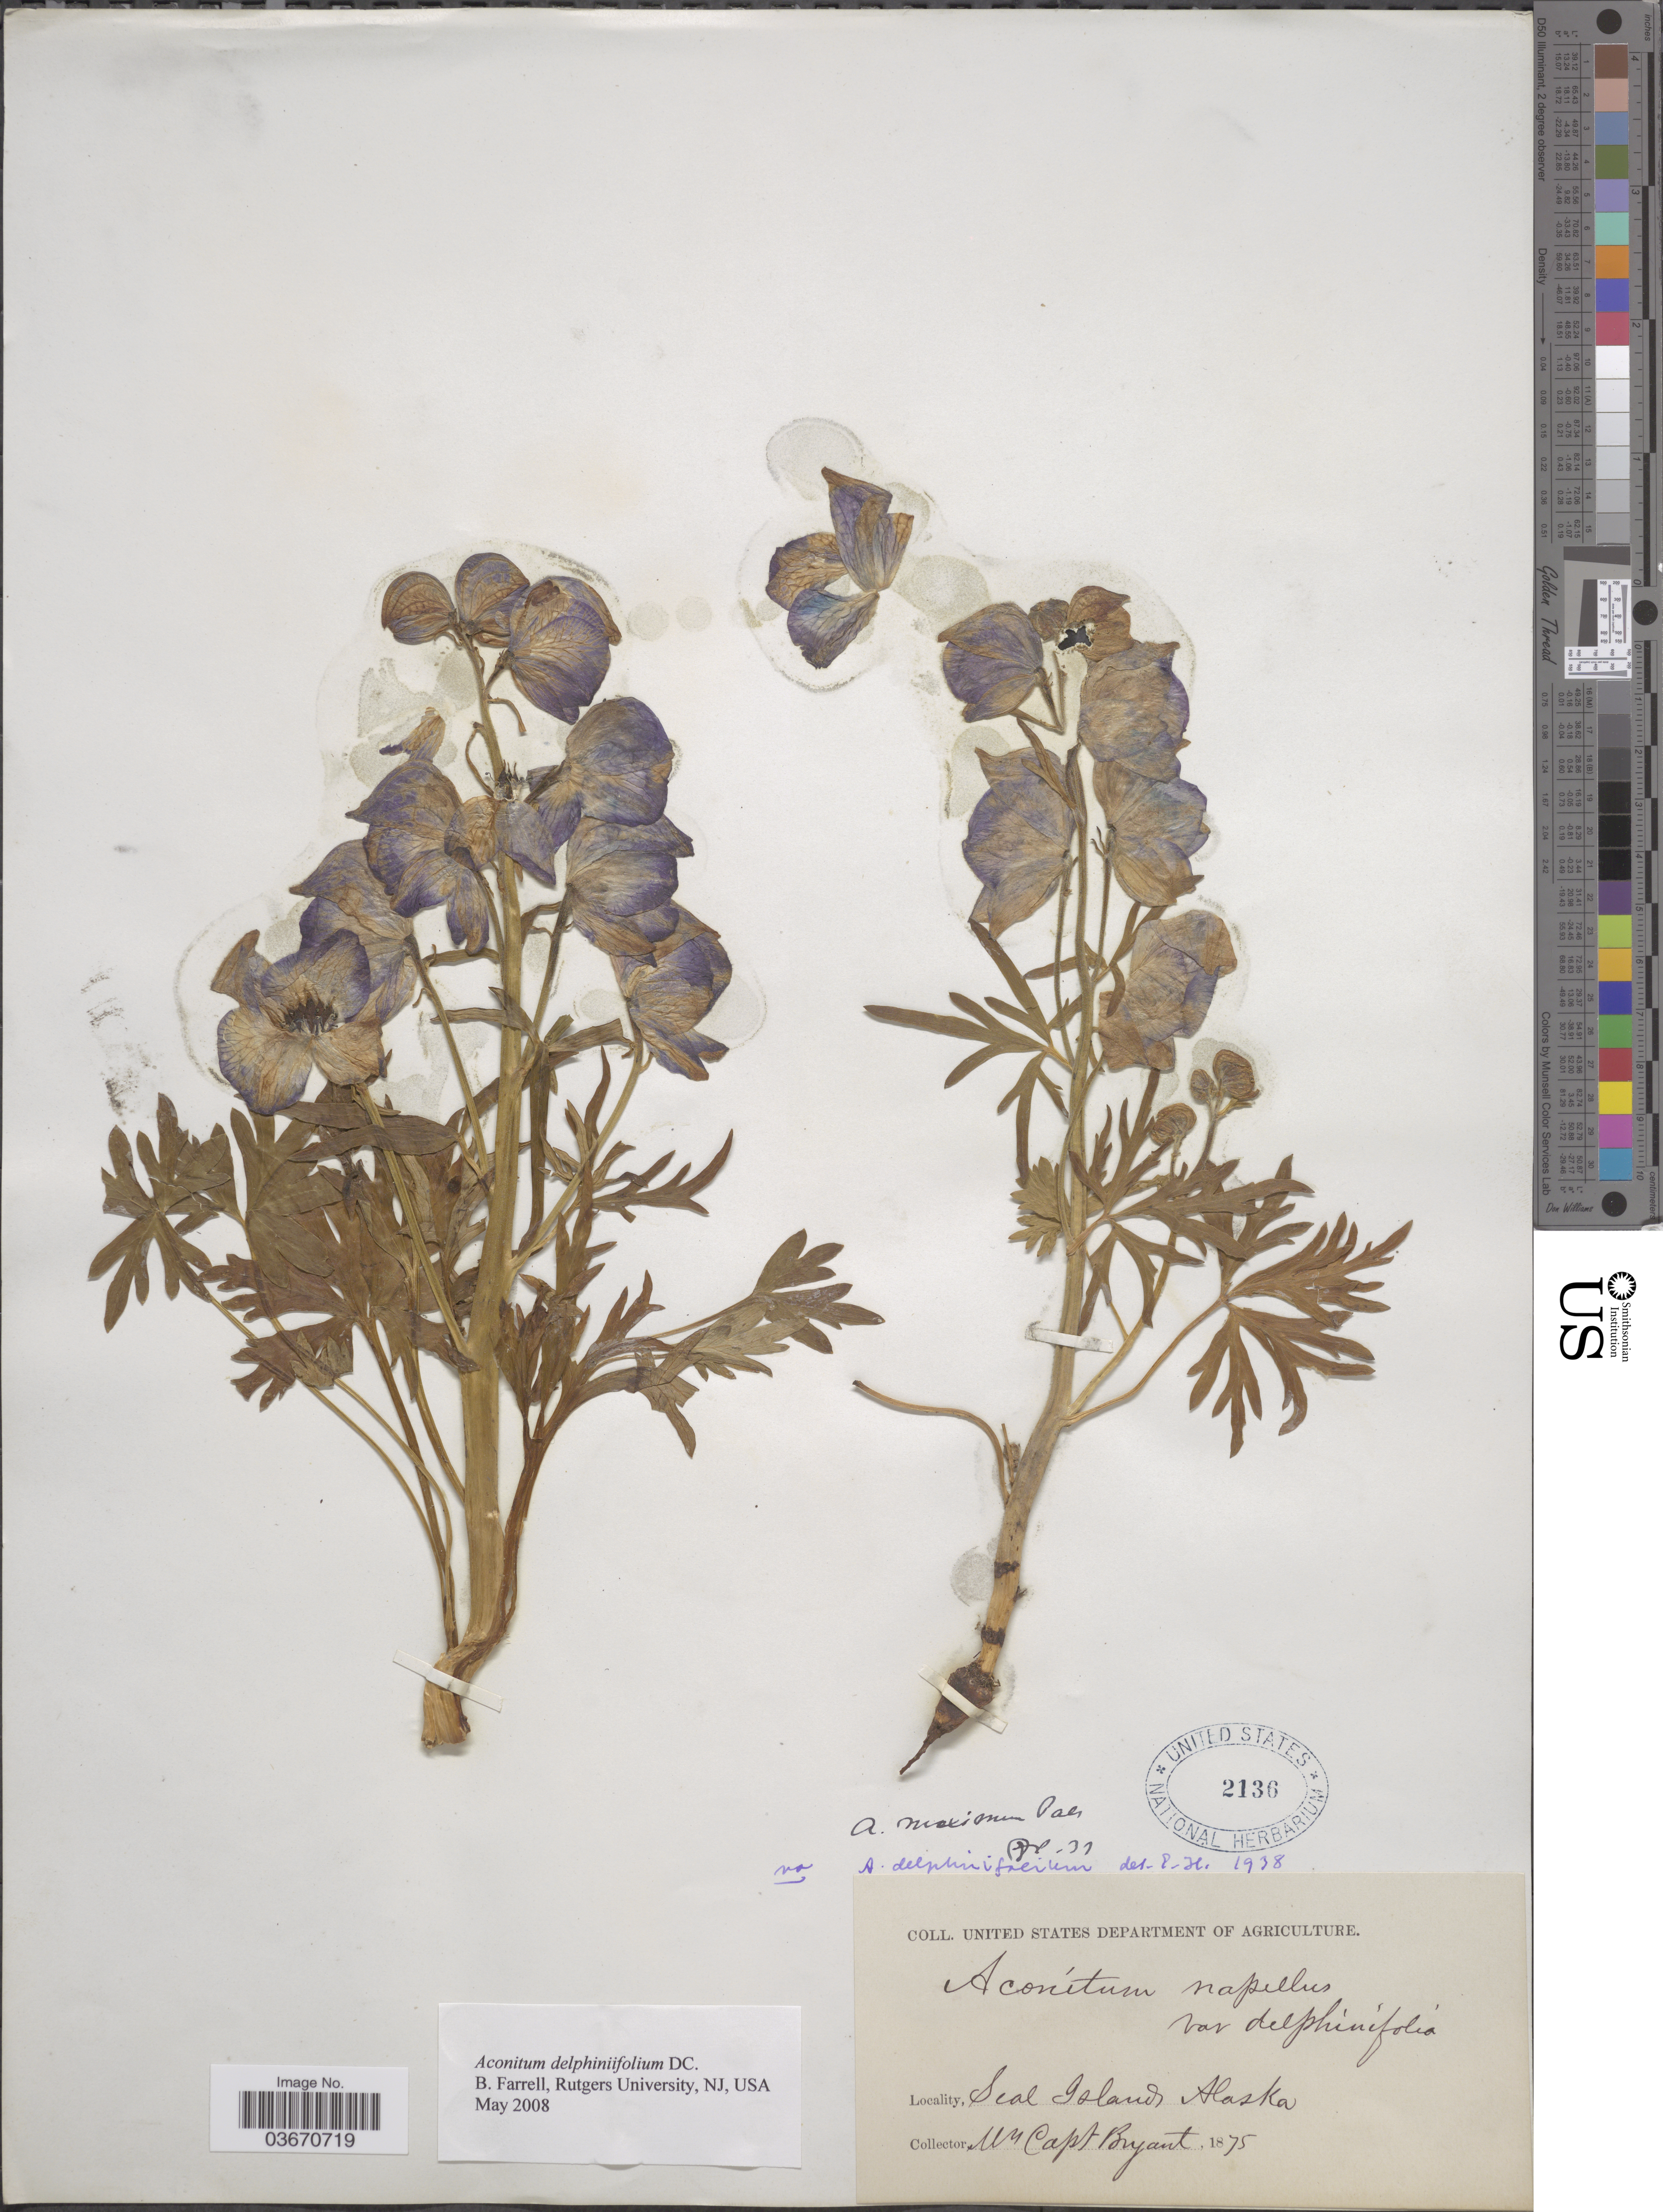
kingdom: Plantae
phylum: Tracheophyta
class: Magnoliopsida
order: Ranunculales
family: Ranunculaceae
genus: Aconitum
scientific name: Aconitum delphinifolium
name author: DC.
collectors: C. Bryant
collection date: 1875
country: United States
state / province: Alaska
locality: Seal Islands.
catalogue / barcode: US 2136